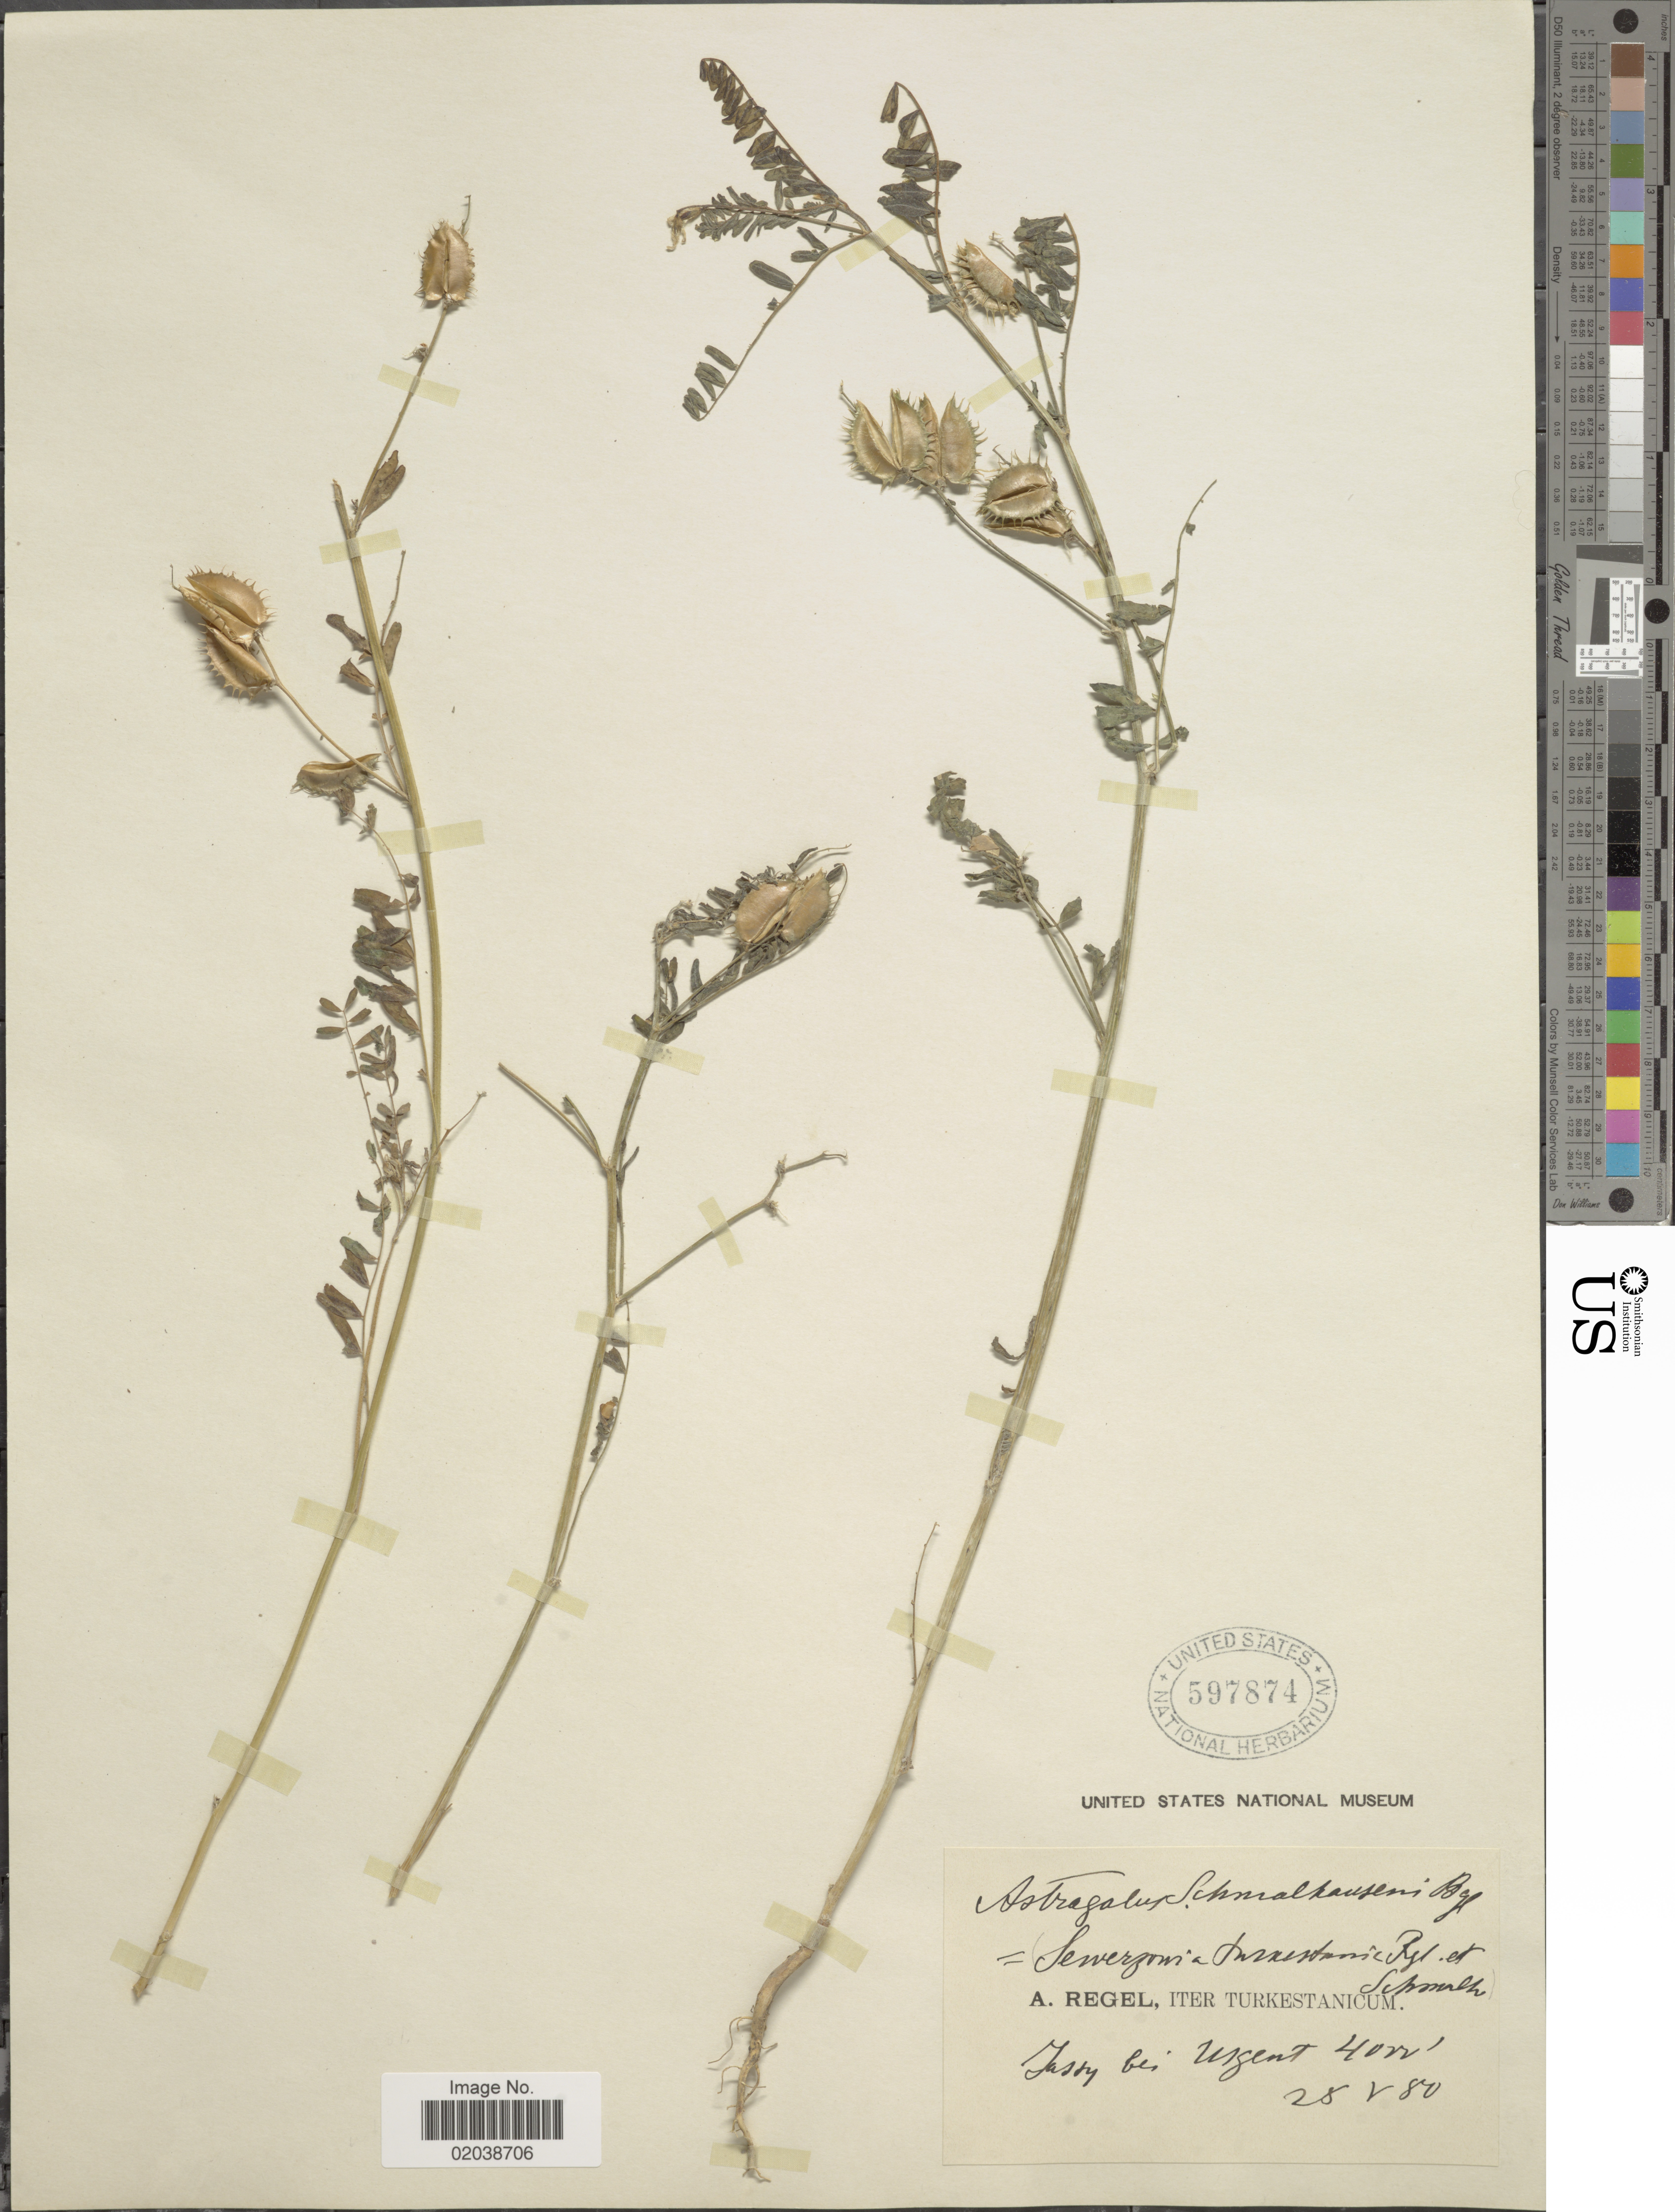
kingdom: Plantae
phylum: Tracheophyta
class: Magnoliopsida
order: Fabales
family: Fabaceae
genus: Astragalus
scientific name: Astragalus schmalhauseni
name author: Bunge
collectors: A. Regel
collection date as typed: Transcribed d/m/y: 25/5/80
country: Kazakhstan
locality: Iter Turkestanicum, Tasty bei Urgent.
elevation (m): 1219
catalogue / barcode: US 597874